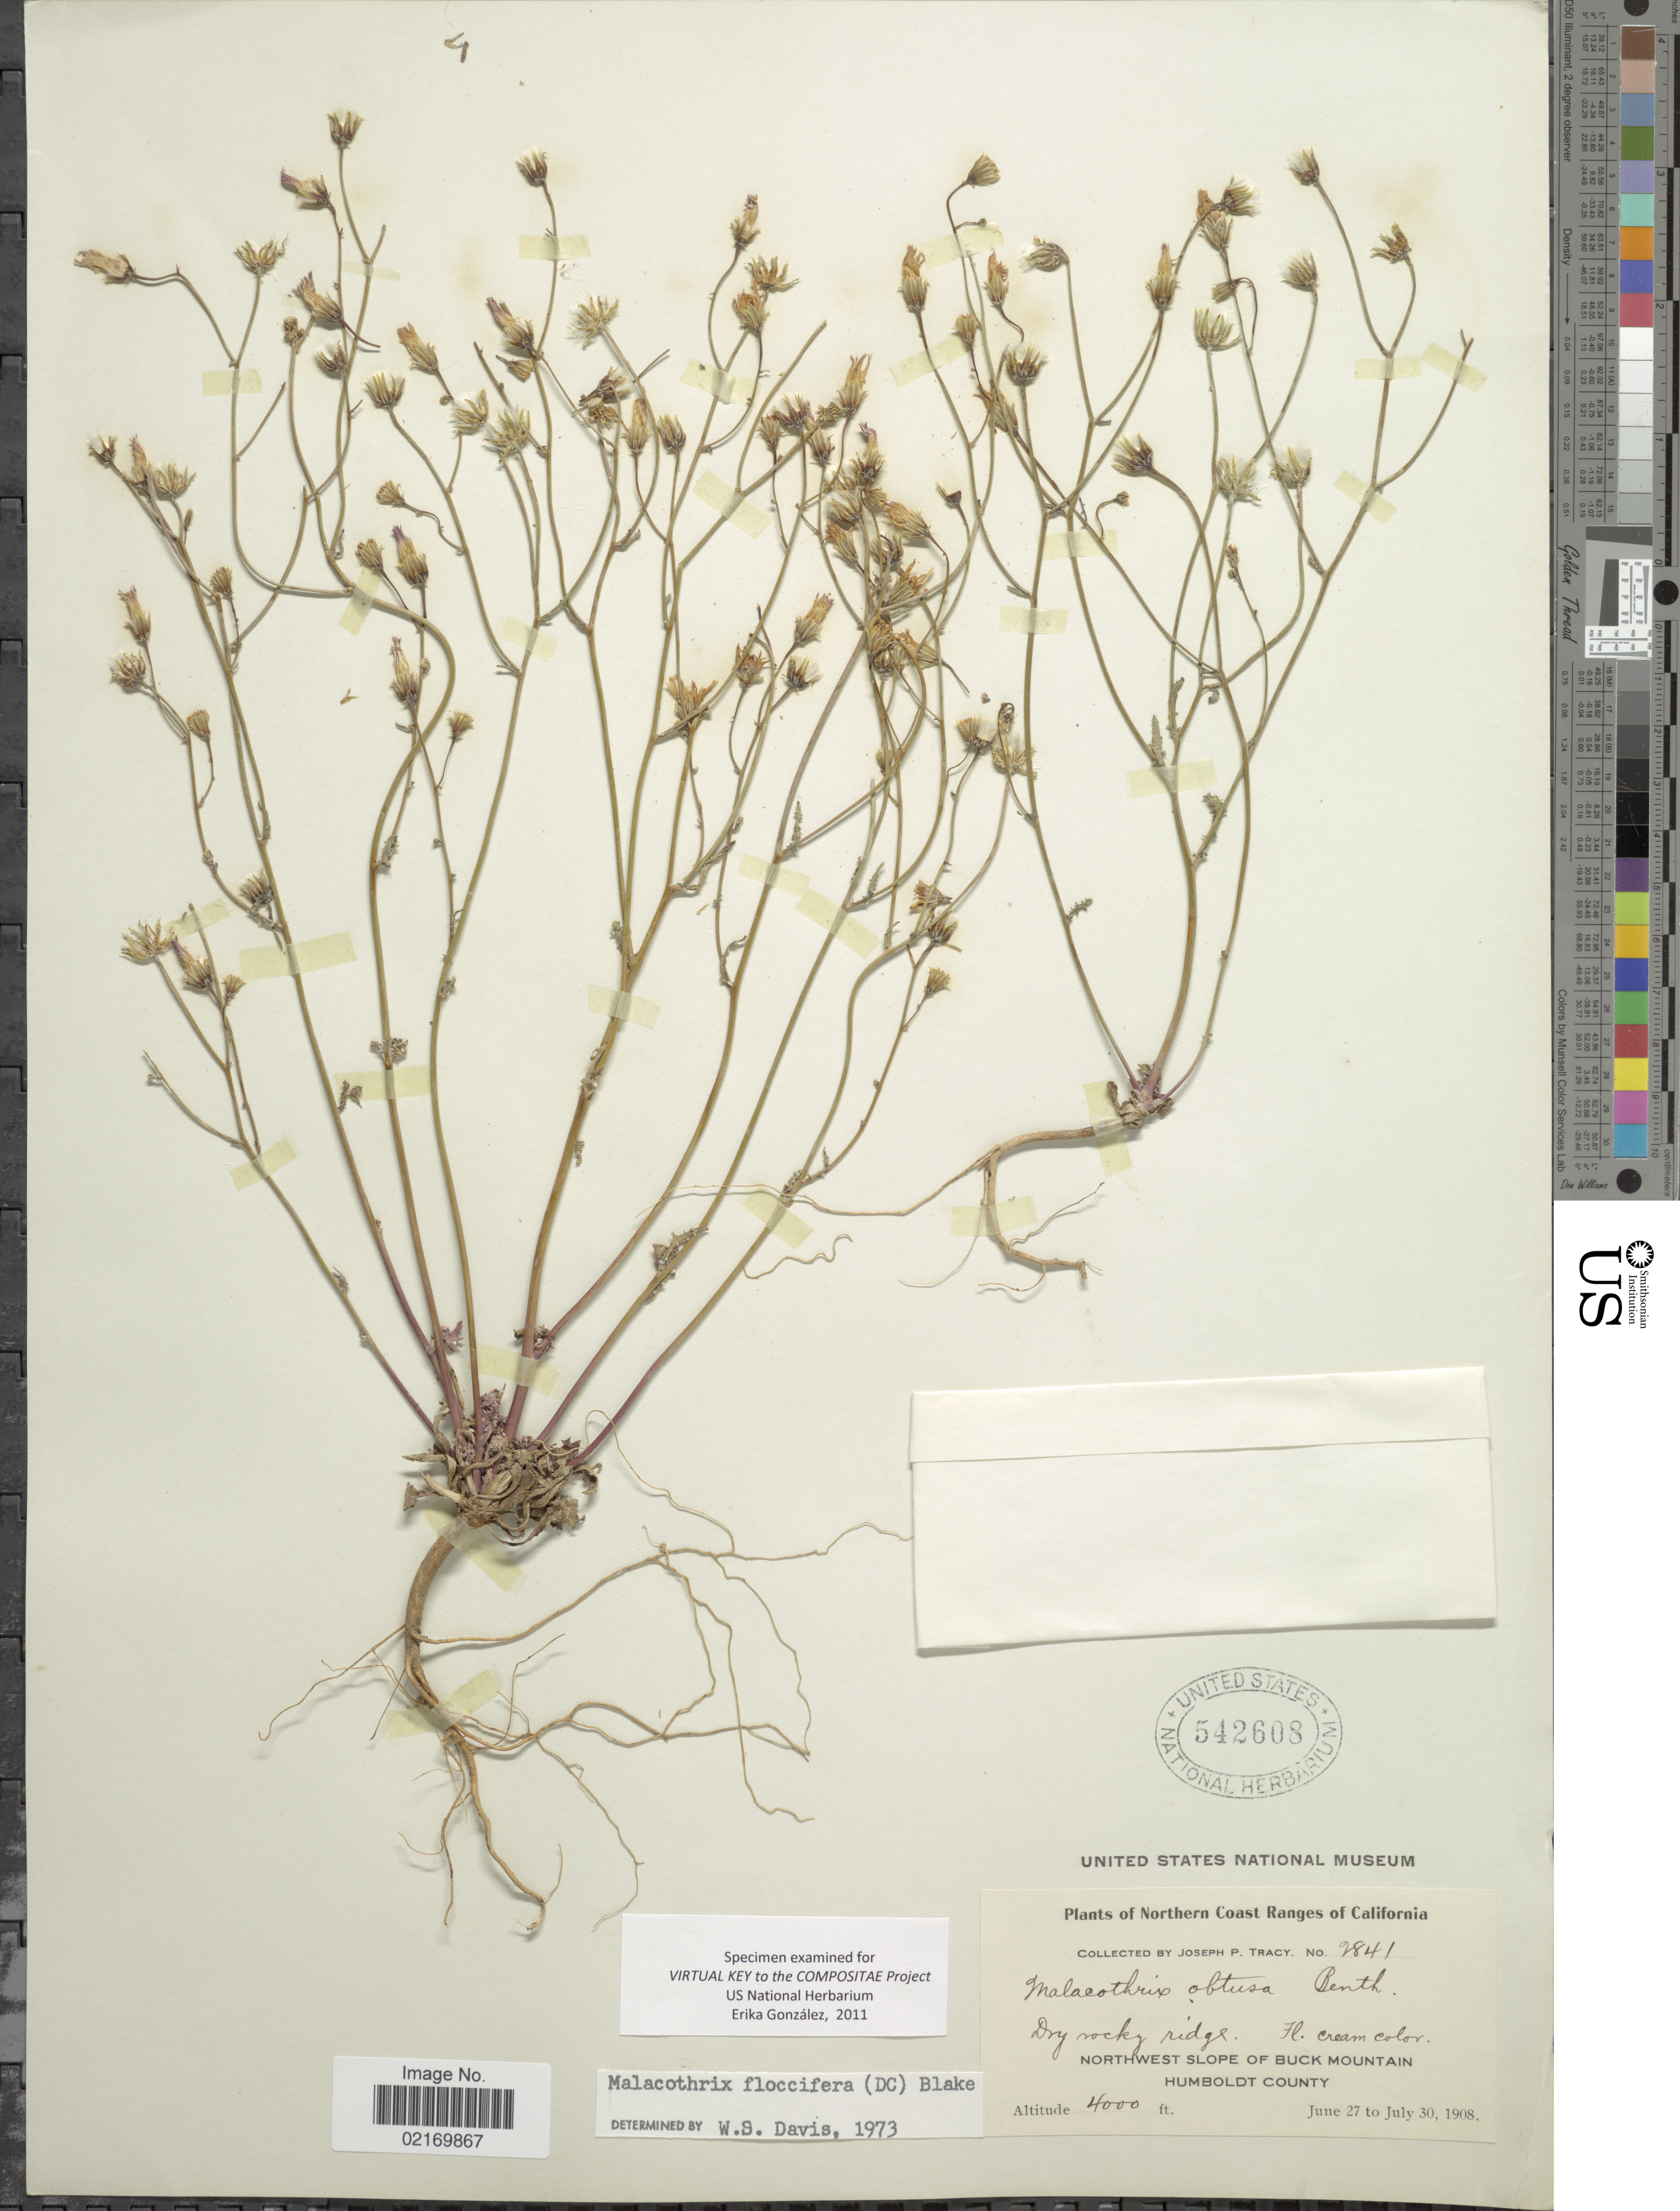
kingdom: Plantae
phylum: Tracheophyta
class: Magnoliopsida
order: Asterales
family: Asteraceae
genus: Malacothrix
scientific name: Malacothrix floccifera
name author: (DC.) S.F. Blake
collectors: J. Tracy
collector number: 2841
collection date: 1908-06-27/1908-07-30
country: United States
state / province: California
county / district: Humboldt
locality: Northern Coast Ranges of California, Northwest slope of Buck Mountain, Humboldt County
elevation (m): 1219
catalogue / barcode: US 542608